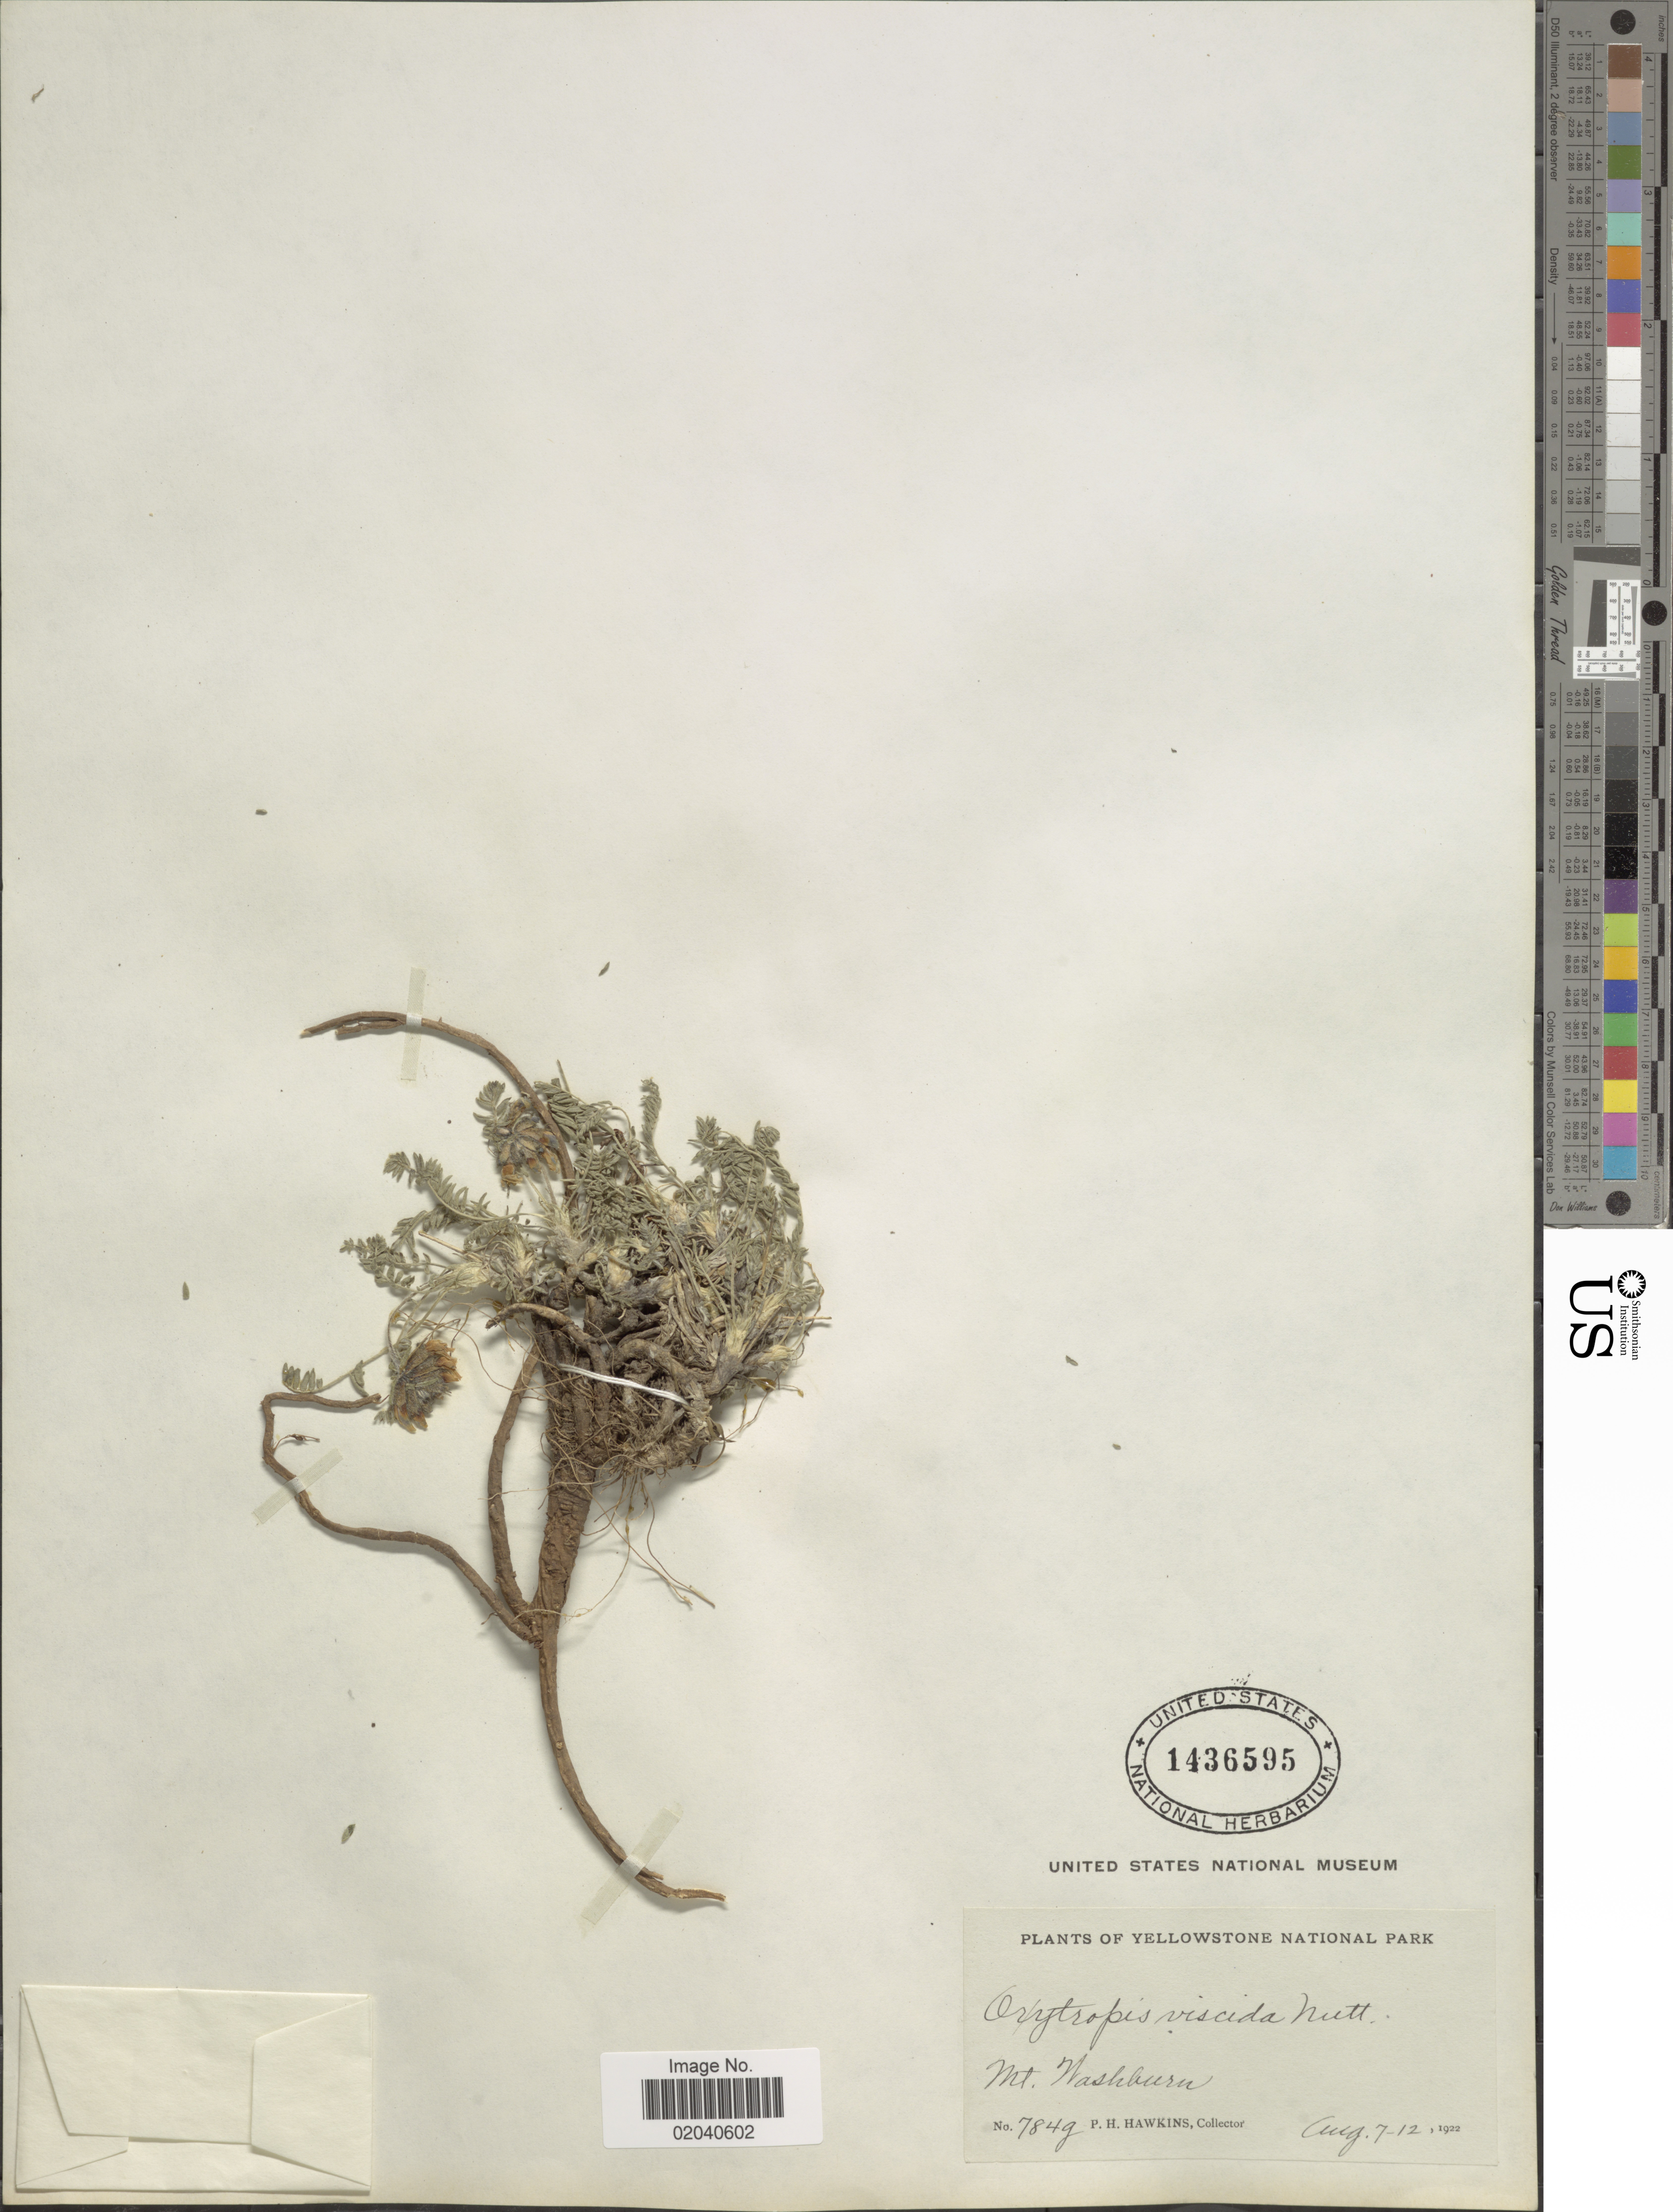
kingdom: Plantae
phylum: Tracheophyta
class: Magnoliopsida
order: Fabales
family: Fabaceae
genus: Oxytropis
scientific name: Oxytropis viscida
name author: Nutt.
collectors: P. Hawkins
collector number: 784g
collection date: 1922-08-07/1922-08-12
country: United States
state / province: Wyoming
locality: Yellowstone National Park, Mt. Washburn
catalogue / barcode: US 1436595